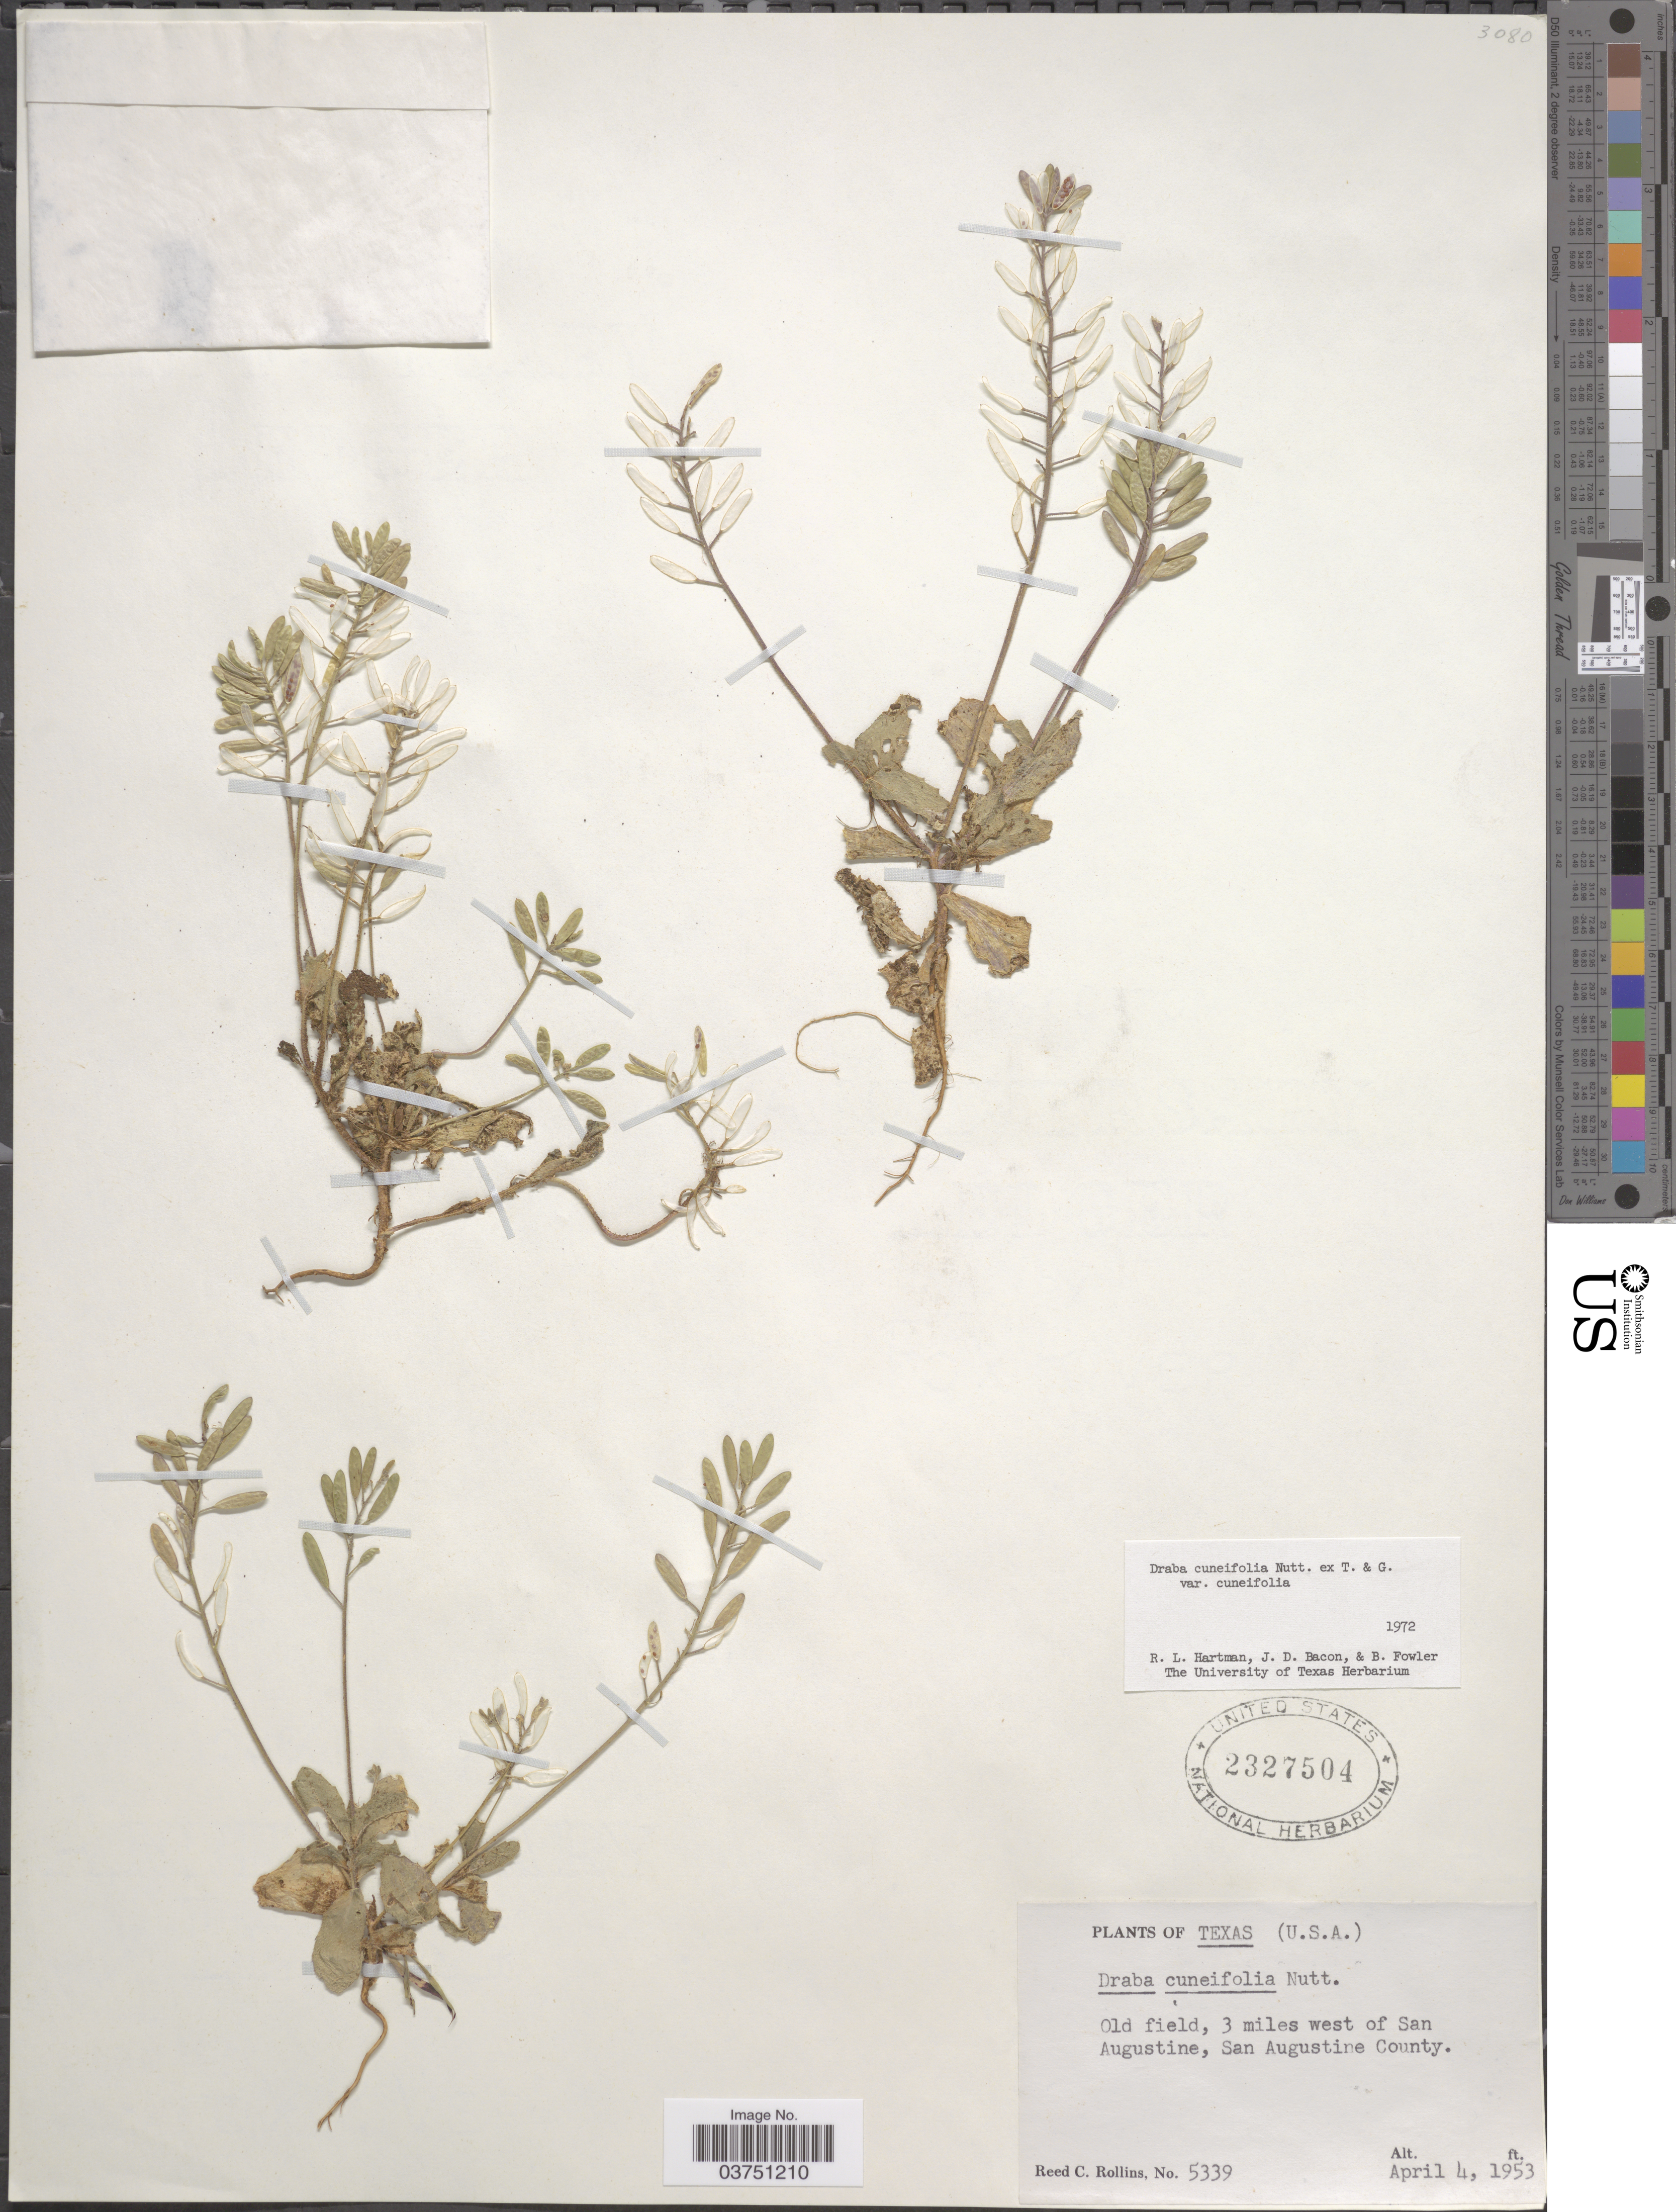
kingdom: Plantae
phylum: Tracheophyta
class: Magnoliopsida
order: Brassicales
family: Brassicaceae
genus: Draba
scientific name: Draba cuneifolia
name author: Nutt.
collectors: R. C. Rollins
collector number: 5339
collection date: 1953-04-04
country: United States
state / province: Texas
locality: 3 miles west of San Augustine, San Augustine County.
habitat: old field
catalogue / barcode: US 2327504